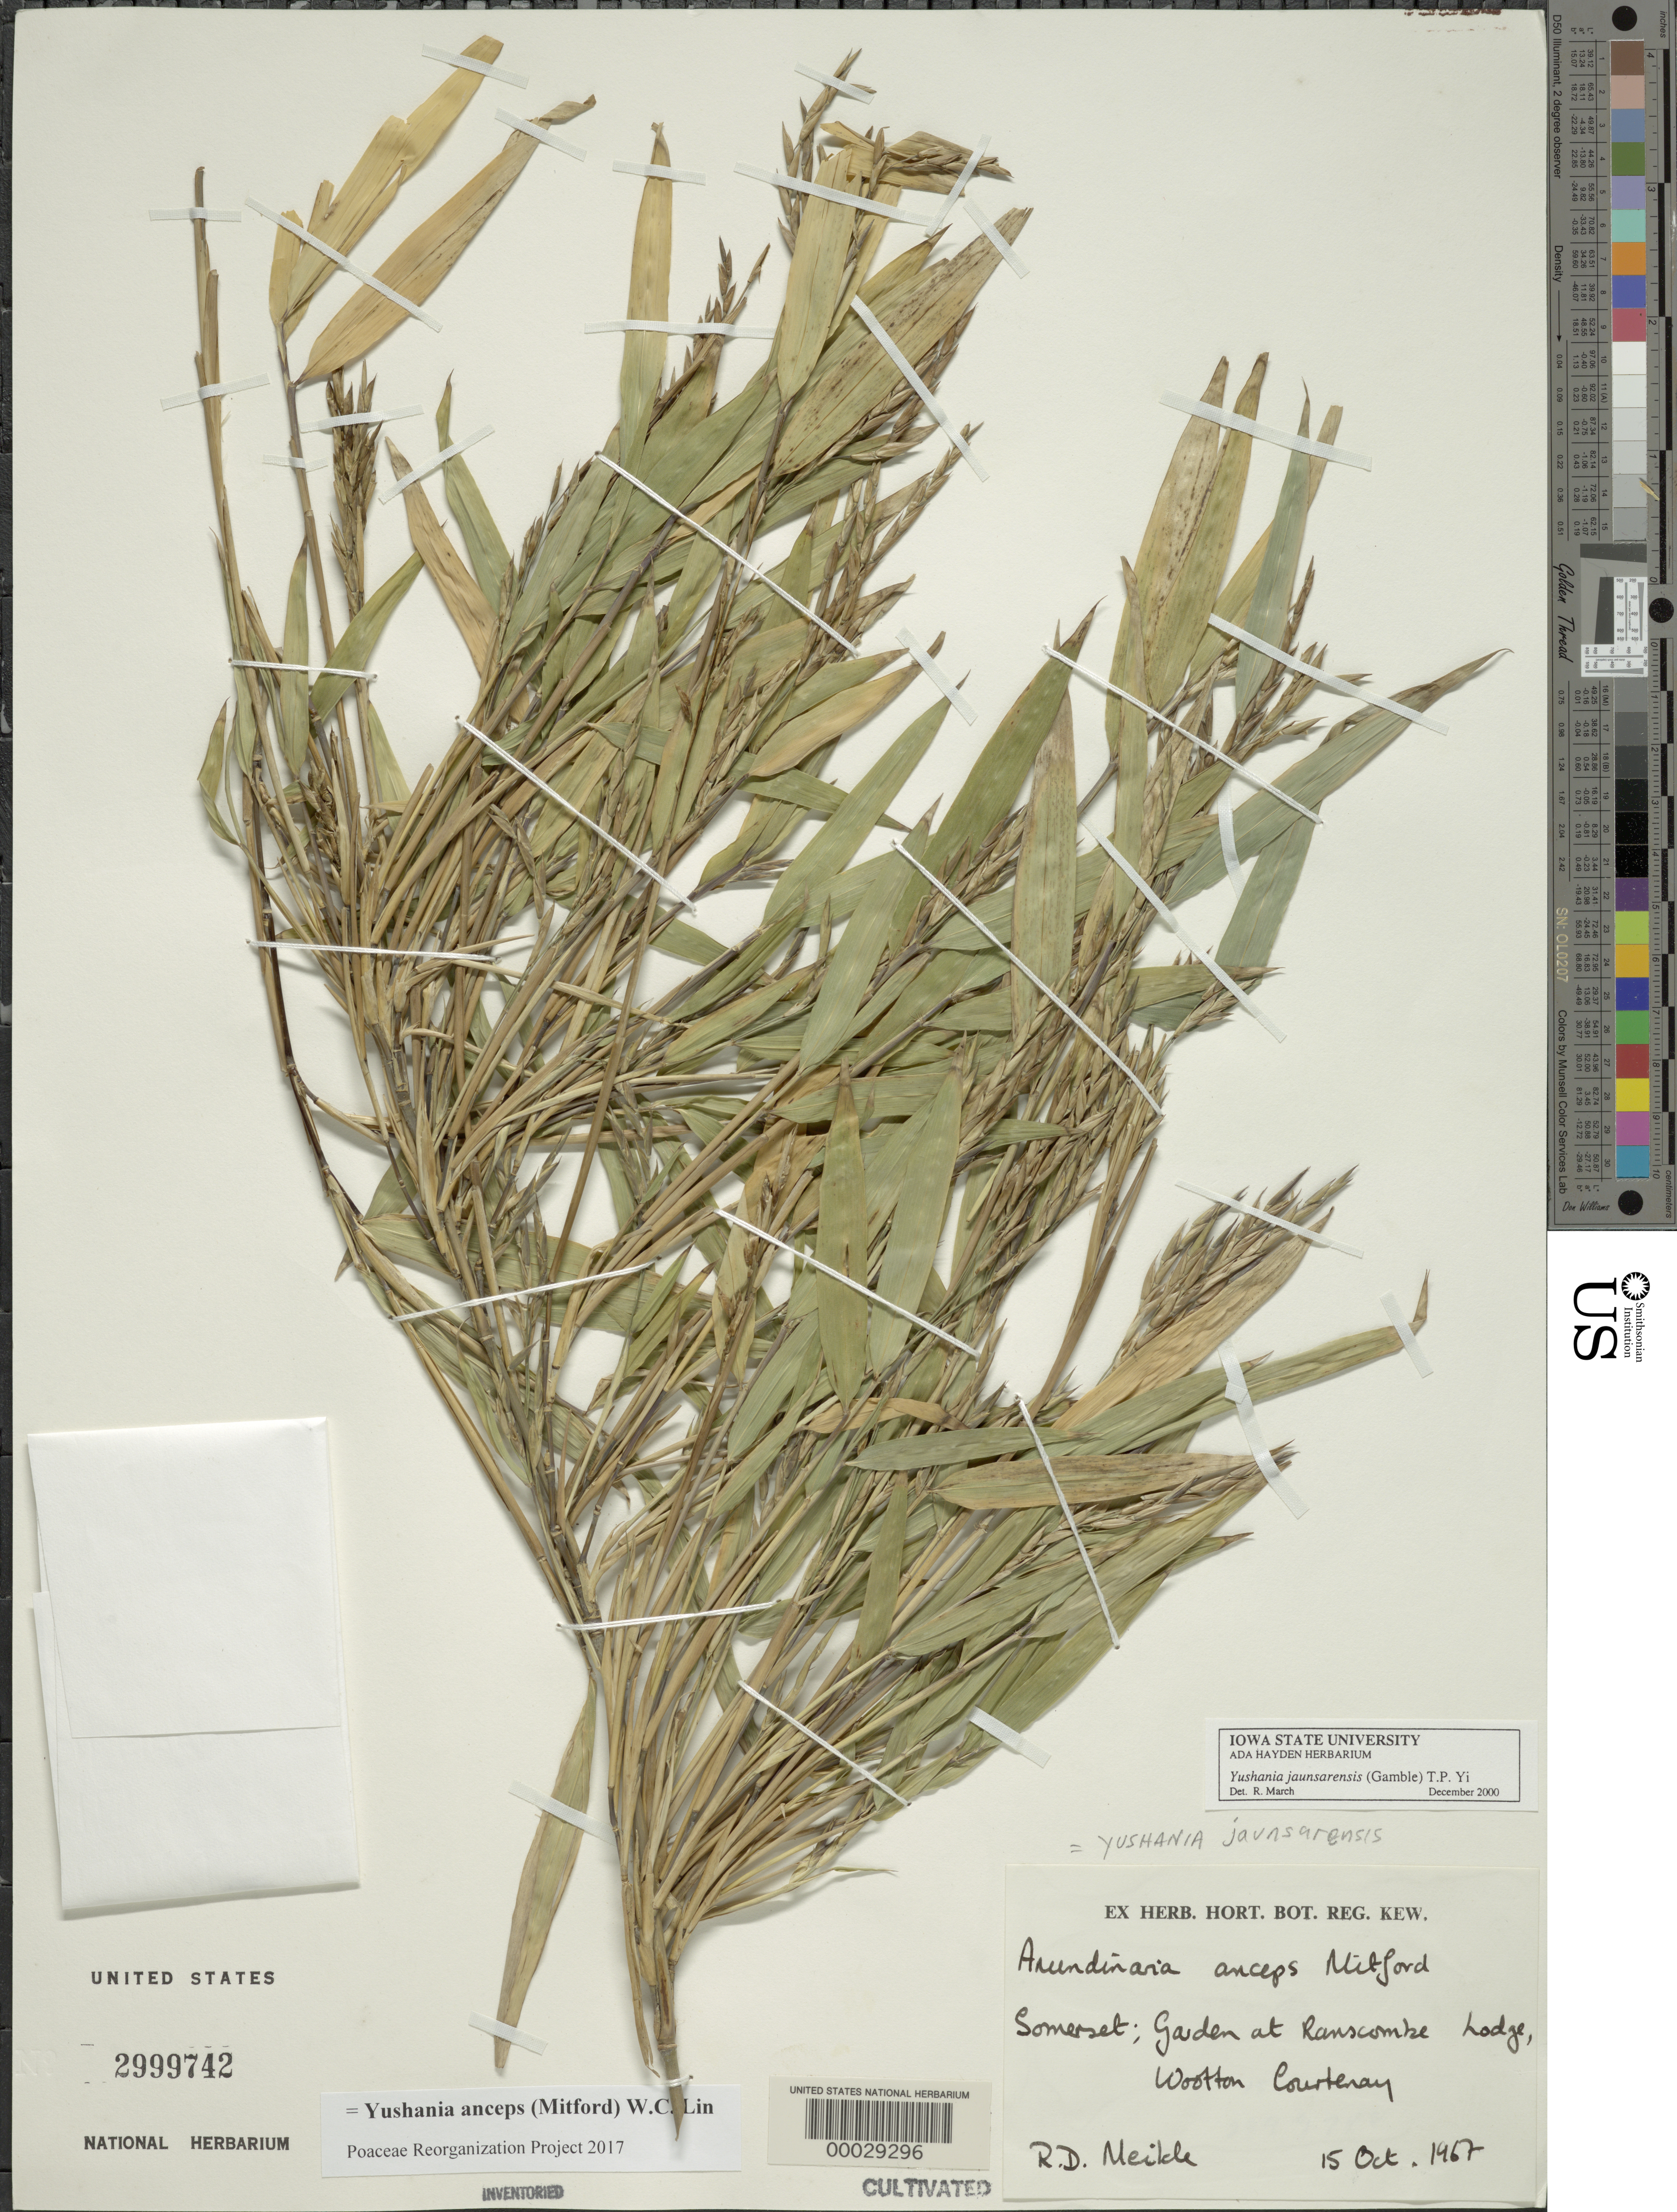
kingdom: Plantae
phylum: Tracheophyta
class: Liliopsida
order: Poales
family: Poaceae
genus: Yushania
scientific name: Yushania anceps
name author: (Mitford) W.C. Lin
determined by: Poaceae Reorganization Project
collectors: R. D. Meikle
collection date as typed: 15 Oct 1967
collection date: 1967-10-15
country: United Kingdom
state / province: England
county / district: Somersetshire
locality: Woolton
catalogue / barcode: US 2999742